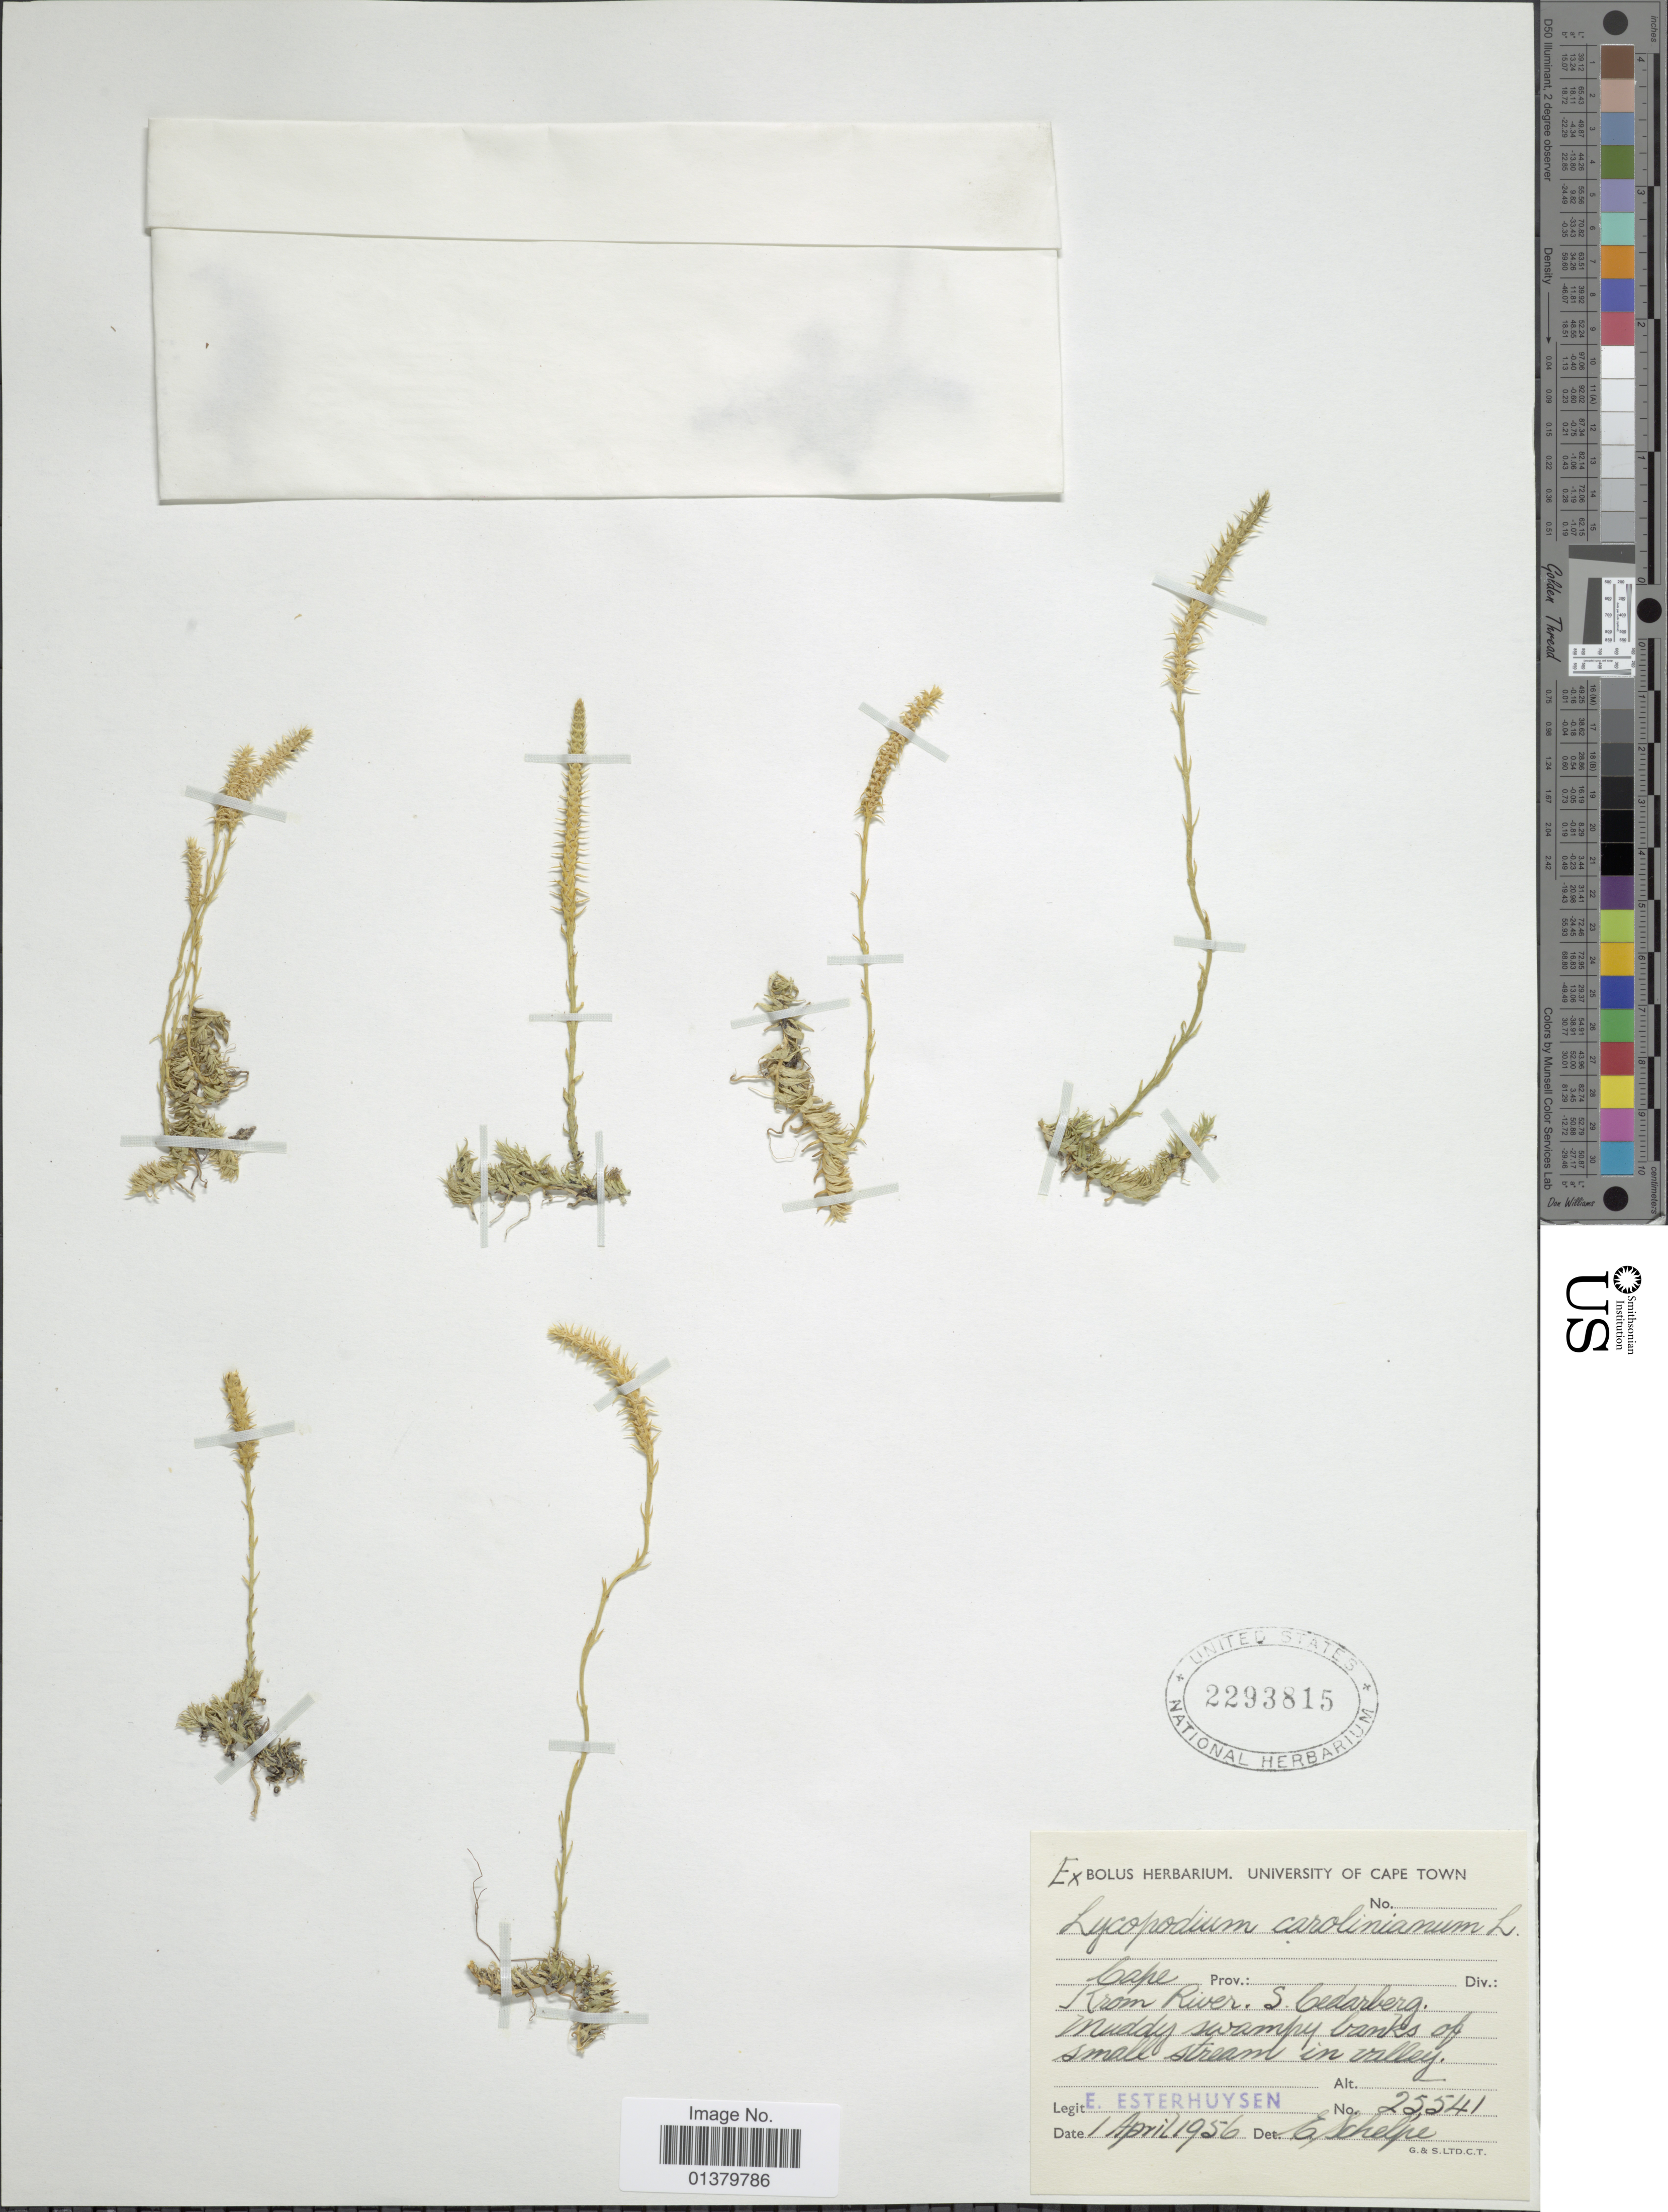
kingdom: Plantae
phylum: Tracheophyta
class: Lycopodiopsida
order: Lycopodiales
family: Lycopodiaceae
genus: Pseudolycopodiella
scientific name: Pseudolycopodiella caroliniana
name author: (L.) Holub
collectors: E. E. Esterhuysen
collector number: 25541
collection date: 1956-04-01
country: South Africa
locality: Cape. Krom River, S Cedarberg, Muddy swampy banks of small stream in valley.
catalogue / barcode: US 2293815